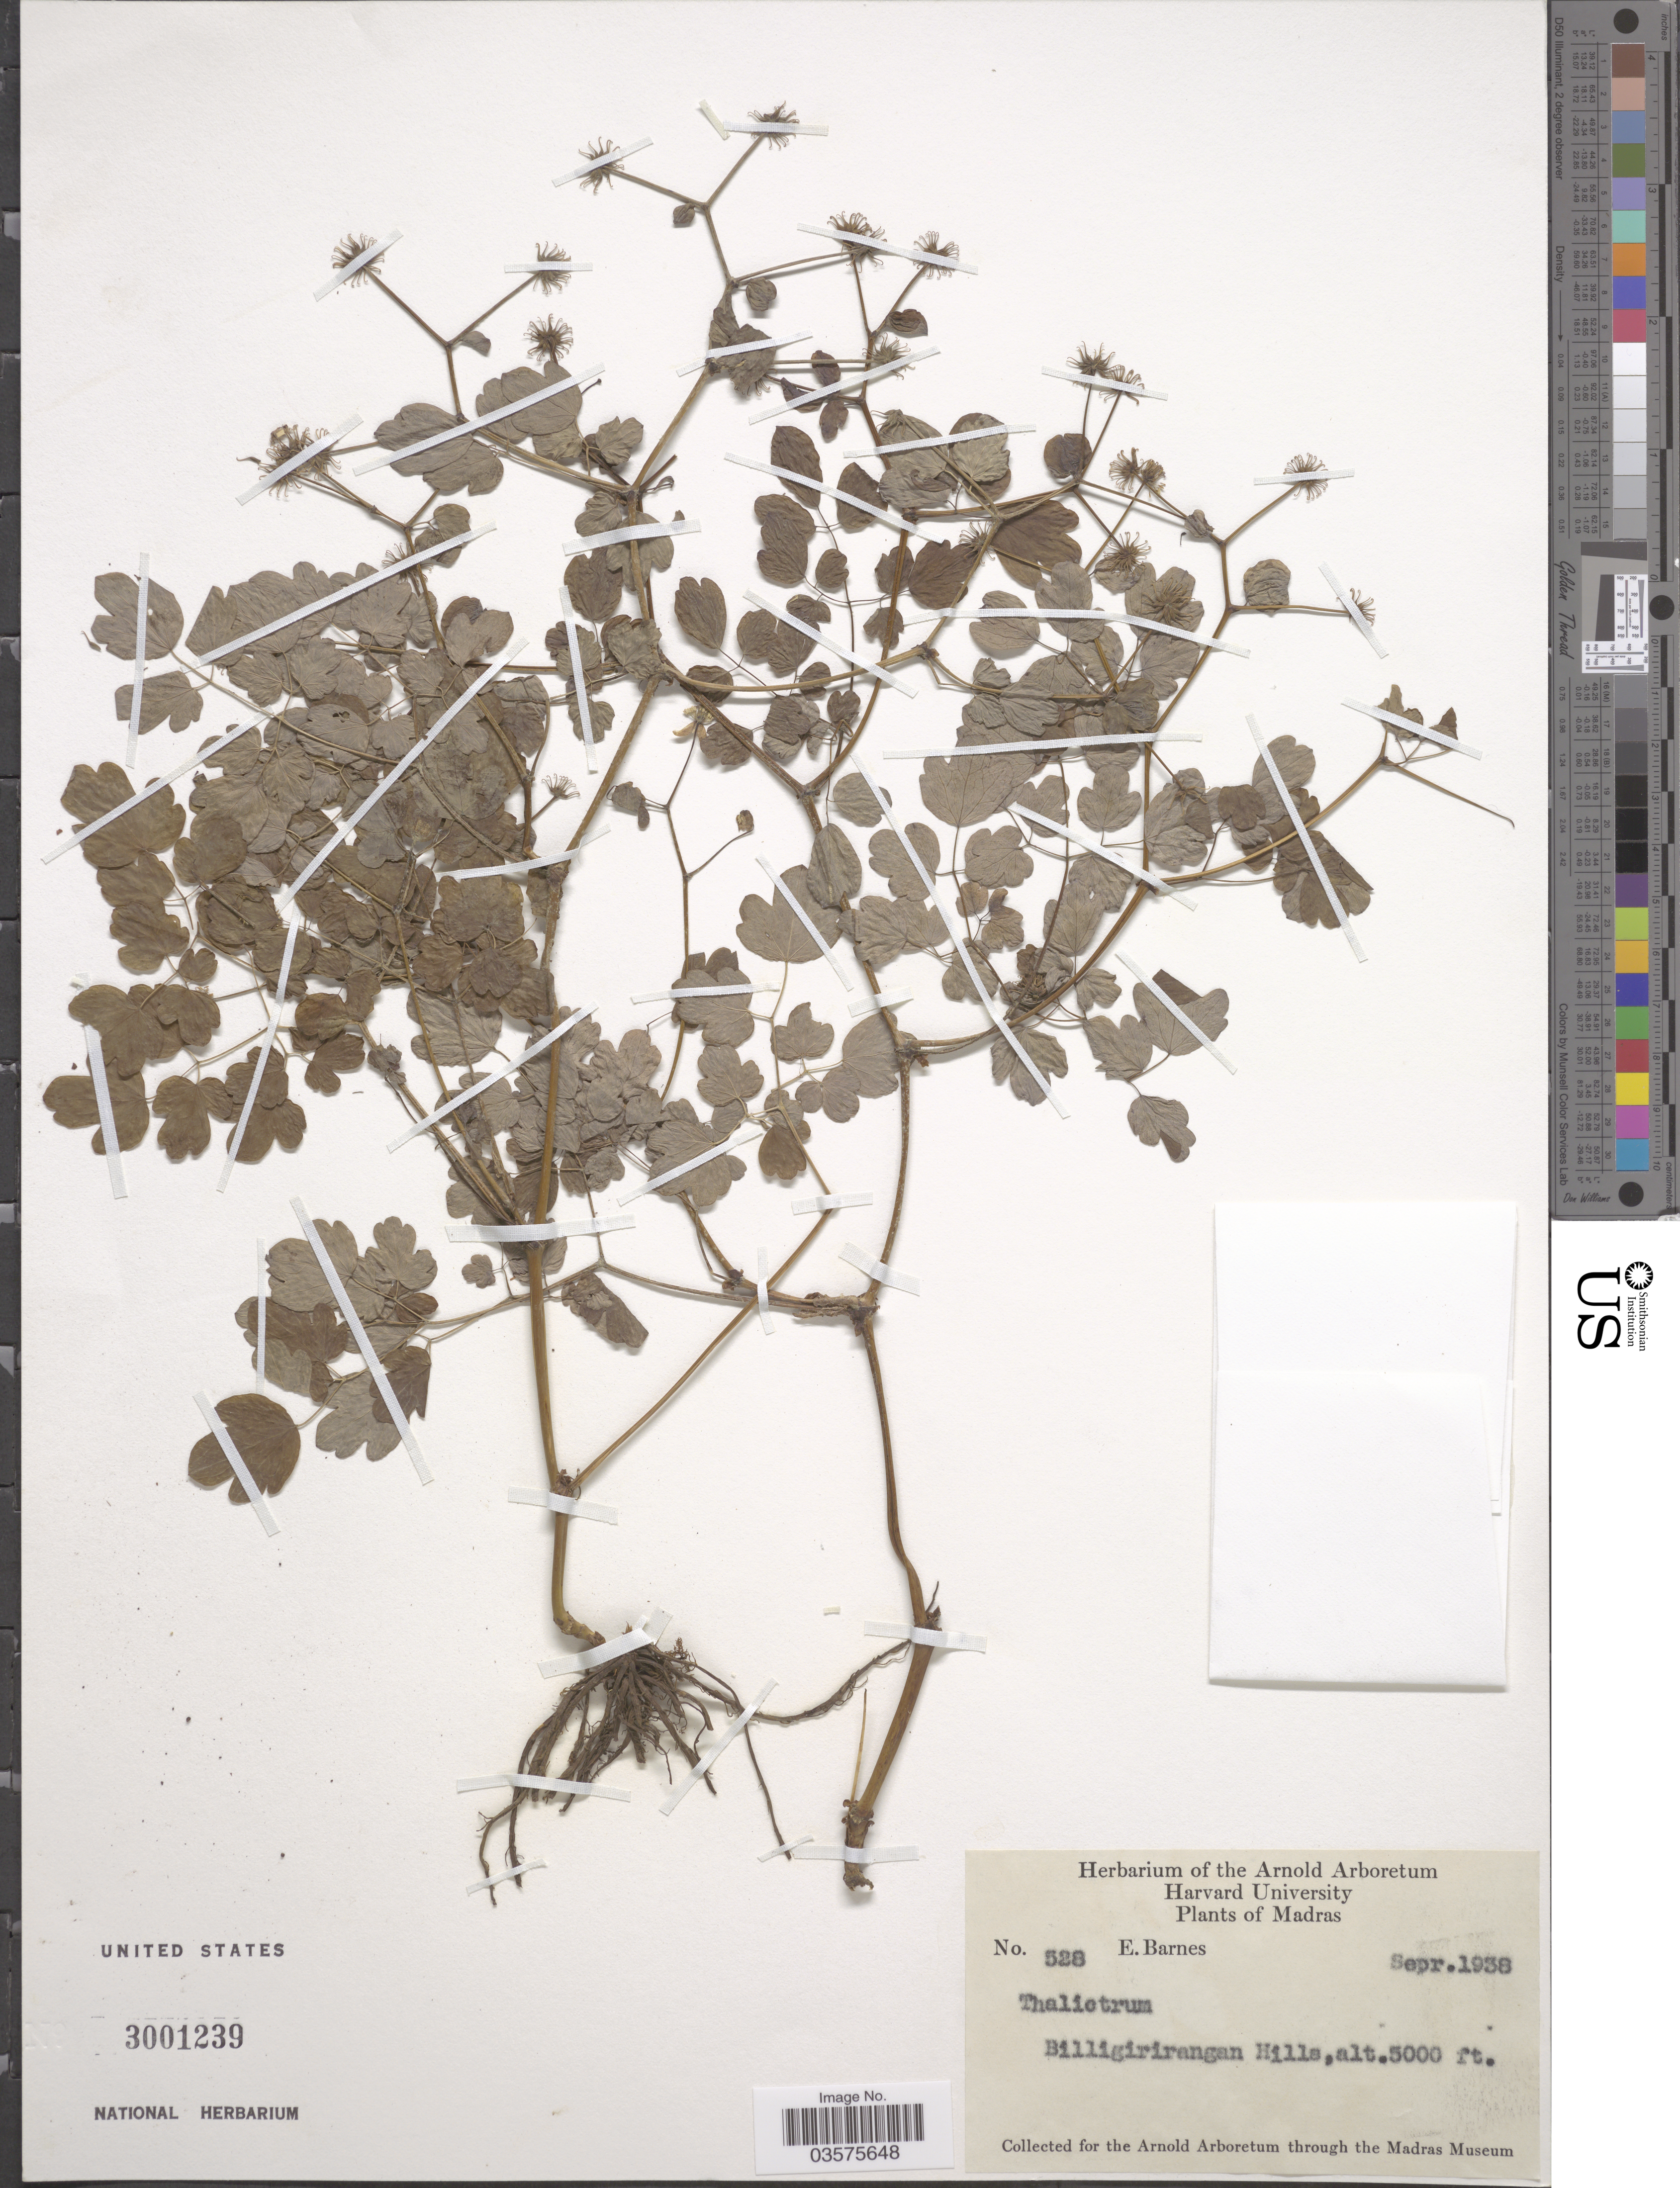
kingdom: Plantae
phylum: Tracheophyta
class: Magnoliopsida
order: Ranunculales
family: Ranunculaceae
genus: Thalictrum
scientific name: Thalictrum sp.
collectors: E. Barnes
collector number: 528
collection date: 1938-09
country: India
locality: Madras. Billigirirangan Hills.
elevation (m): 1524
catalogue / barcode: US 3001239